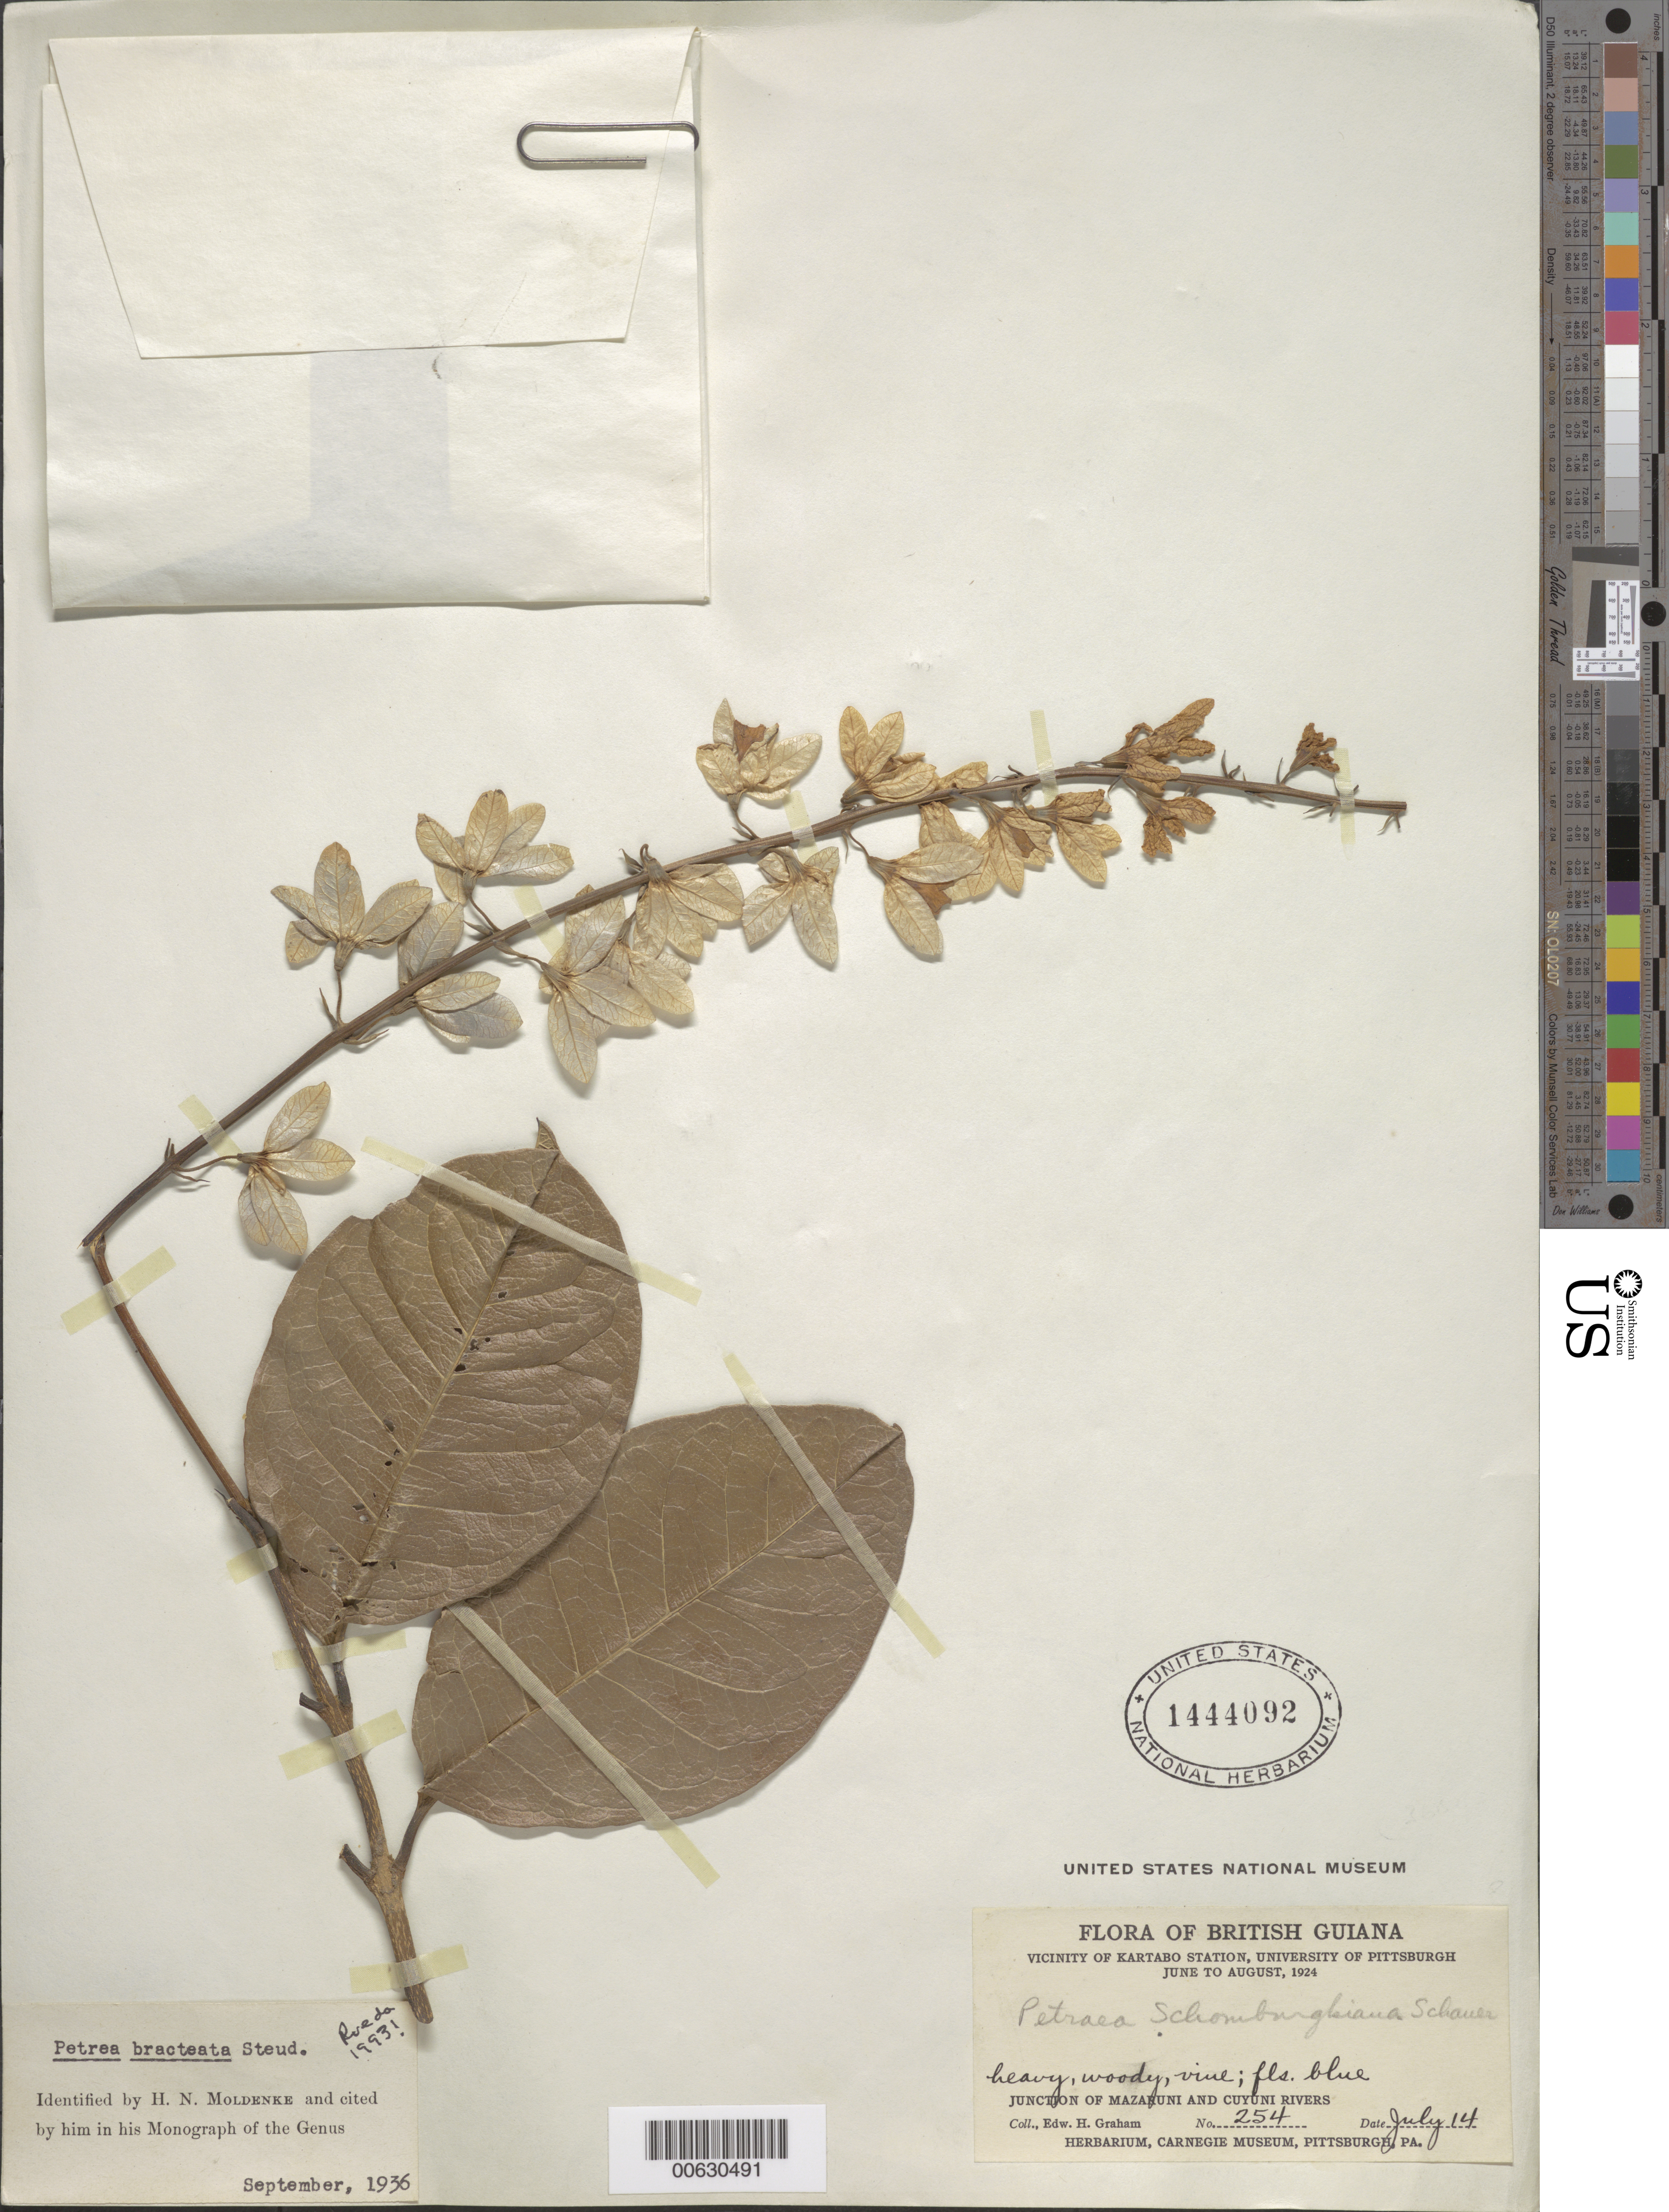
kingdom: Plantae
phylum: Tracheophyta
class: Magnoliopsida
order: Lamiales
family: Verbenaceae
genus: Petrea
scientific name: Petrea bracteata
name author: Steud.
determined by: Rueda, R. M.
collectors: E. H. Graham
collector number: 254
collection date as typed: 14-Jul-24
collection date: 1924-07-14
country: Guyana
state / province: Cuyuni-Mazaruni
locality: Kartabo Station, junction of Mazaruni and Cuyuni Rivers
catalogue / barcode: US 1444092